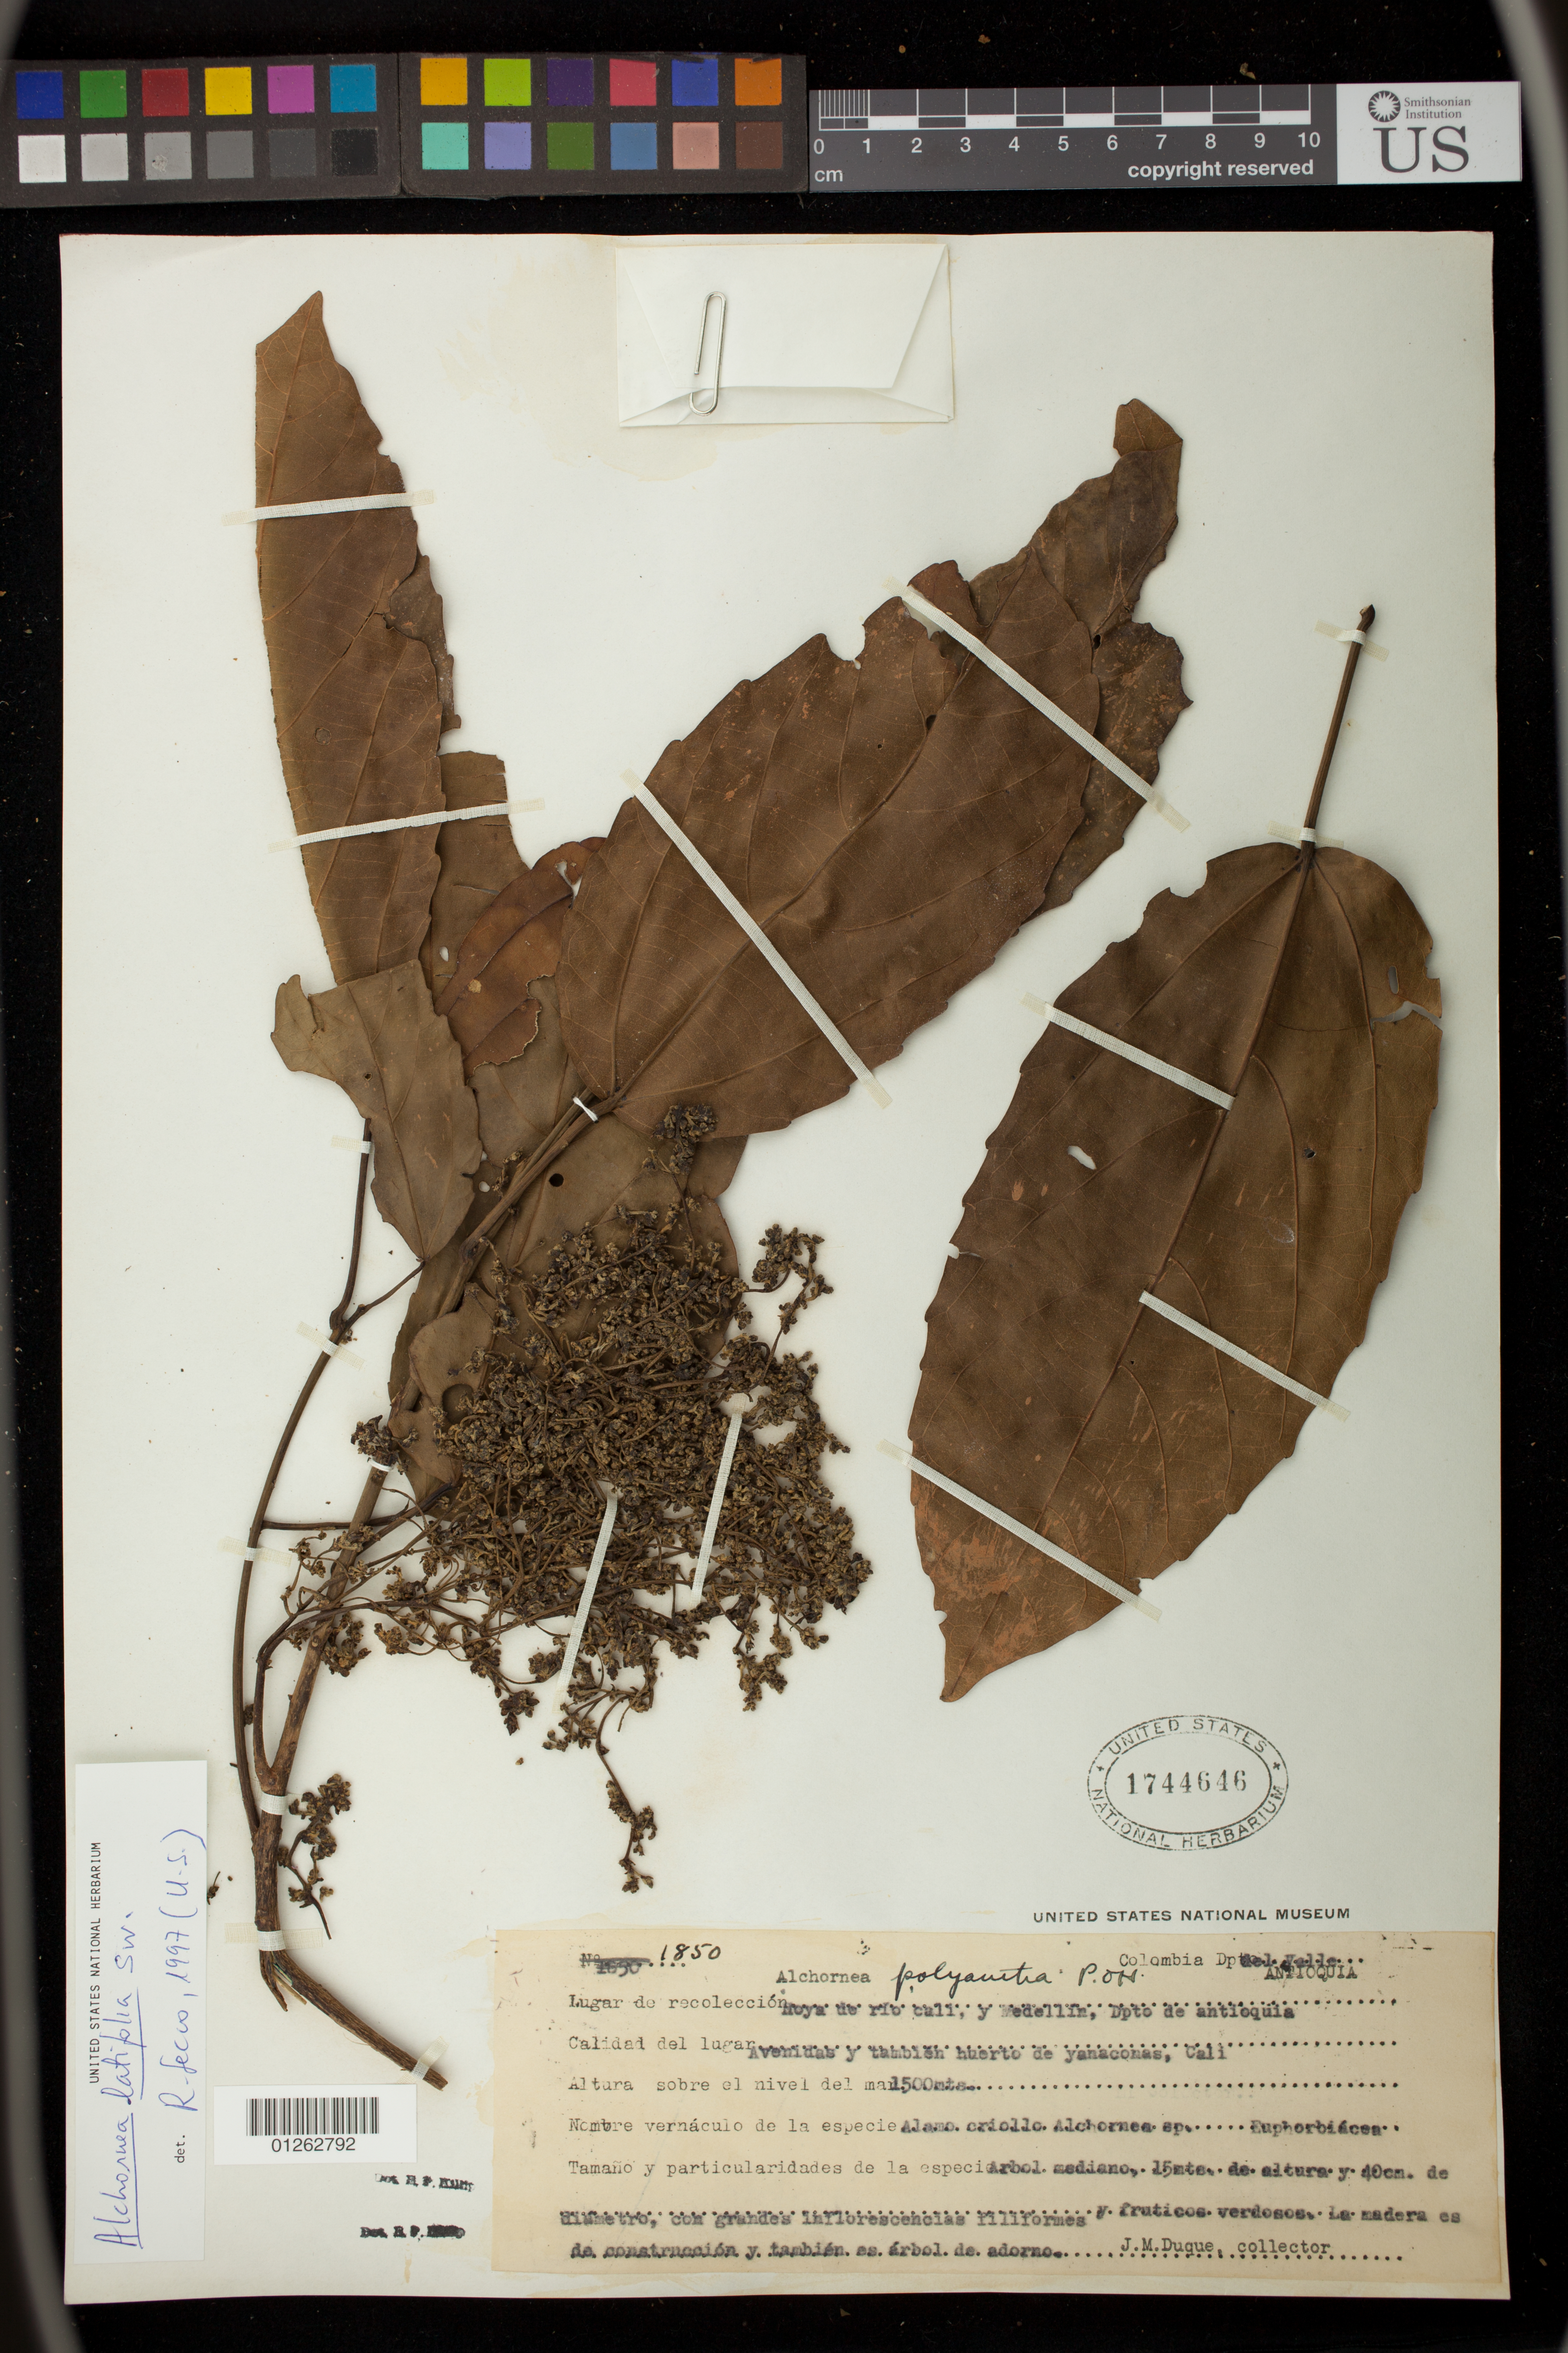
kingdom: Plantae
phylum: Tracheophyta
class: Magnoliopsida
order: Malpighiales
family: Euphorbiaceae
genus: Alchornea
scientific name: Alchornea latifolia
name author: Sw.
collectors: J. Duque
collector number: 1850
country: Colombia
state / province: Antioquia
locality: Rio Cali, Medellin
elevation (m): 1500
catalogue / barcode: US 1744646